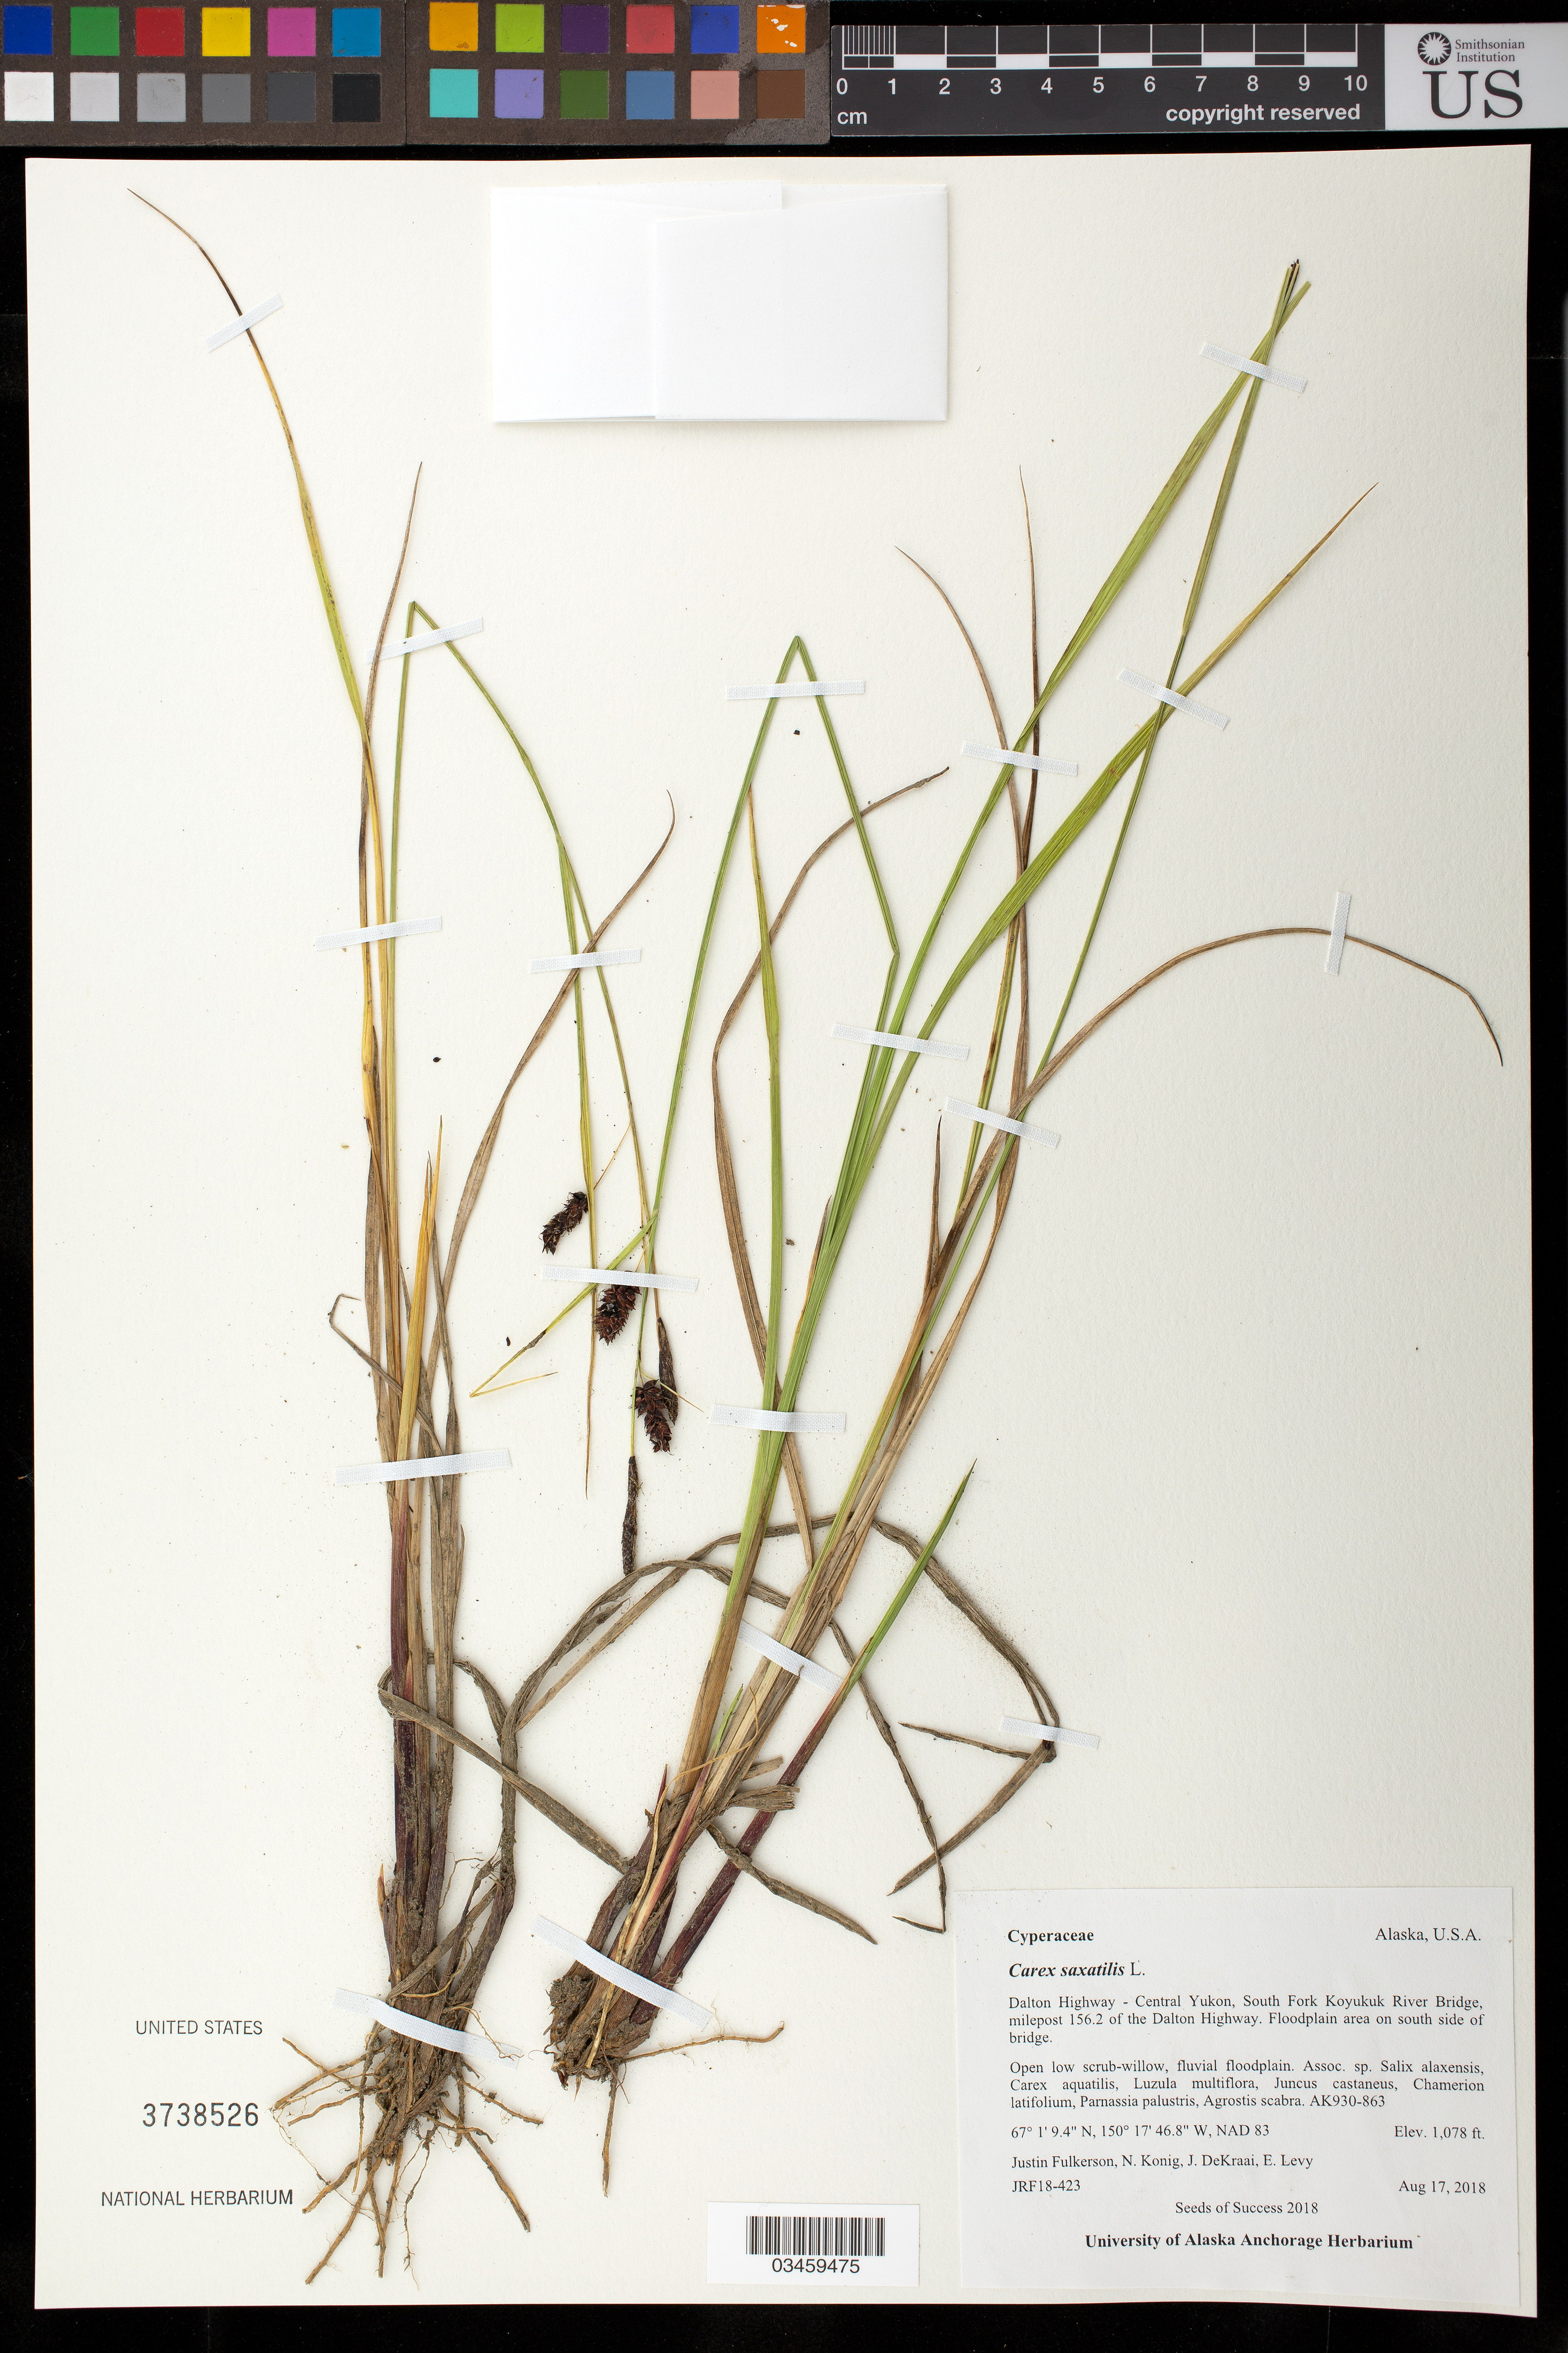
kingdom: Plantae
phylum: Tracheophyta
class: Liliopsida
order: Poales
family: Cyperaceae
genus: Carex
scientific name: Carex saxatilis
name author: L.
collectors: J. Fulkerson, N. Konig, E. Levy & J. Dekraai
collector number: JRF18-423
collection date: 2018-08-17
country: United States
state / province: Alaska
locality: Dalton Hwy- Central Yukon, S Fork Koyukuk River Bridge, milepost 156.2 of the Dalton Hwy, S side of bridge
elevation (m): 329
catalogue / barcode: US 3738526